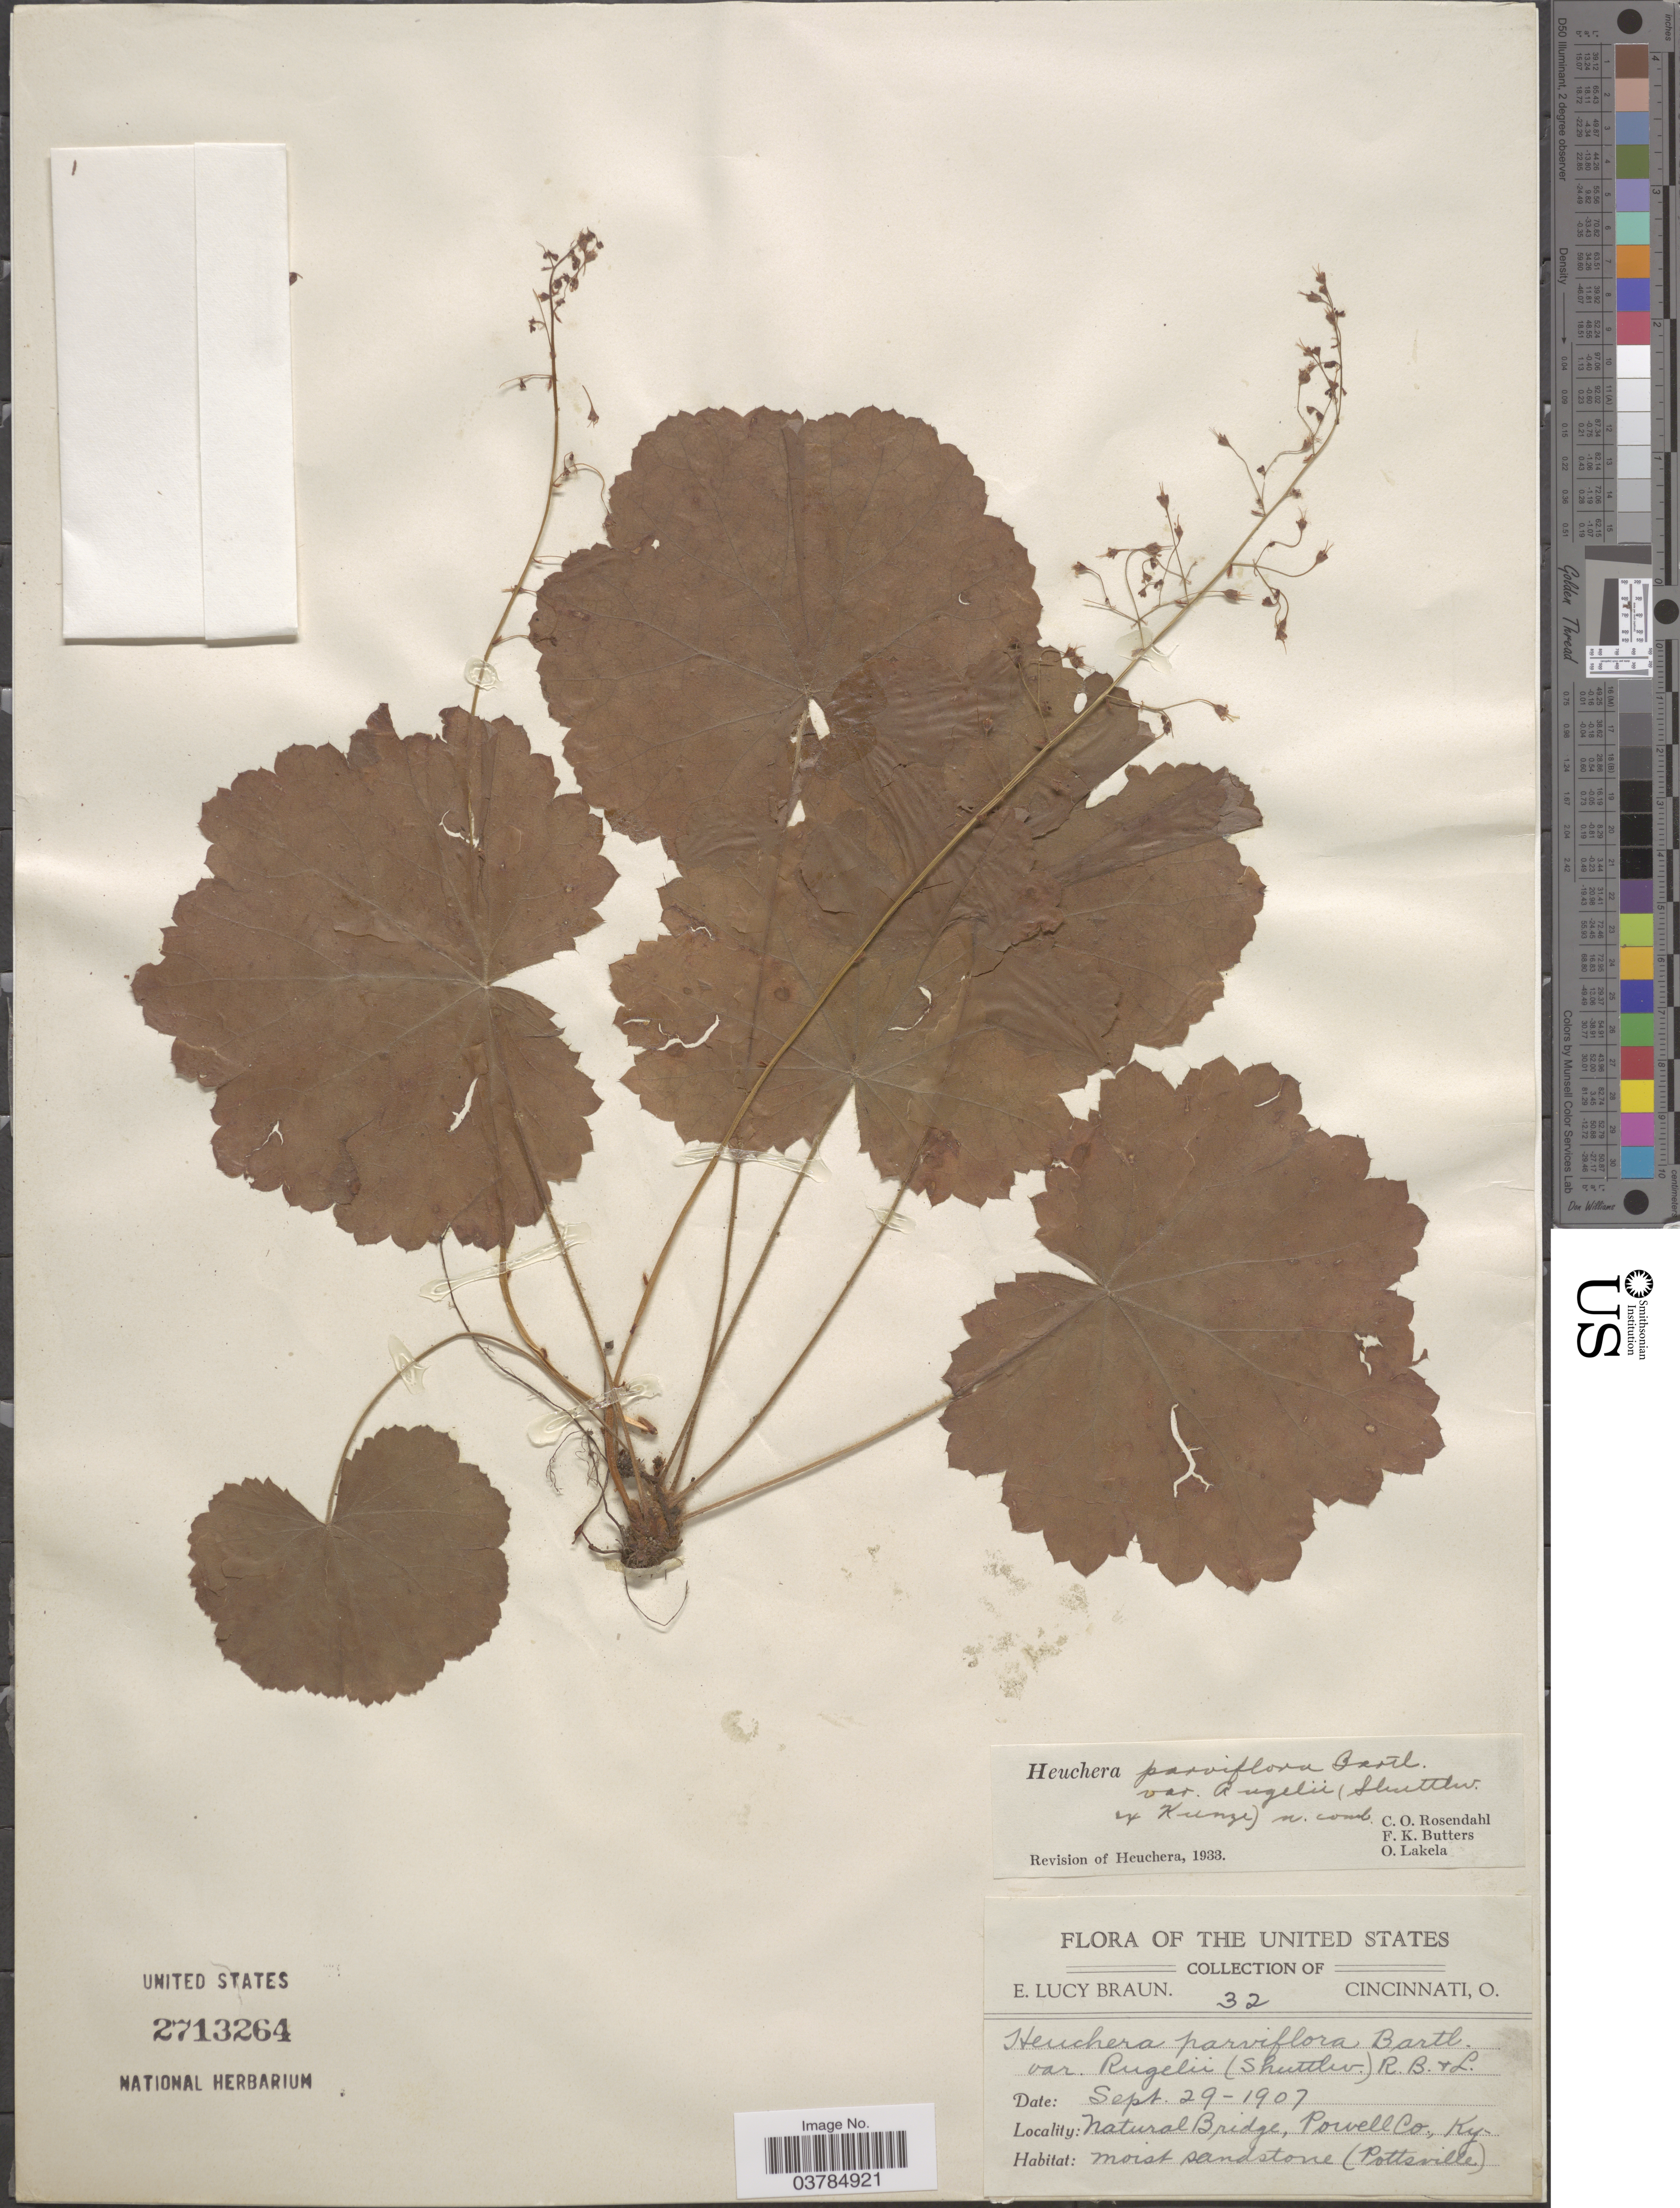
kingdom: Plantae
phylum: Tracheophyta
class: Magnoliopsida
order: Saxifragales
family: Saxifragaceae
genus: Heuchera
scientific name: Heuchera parviflora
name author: Bartl.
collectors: E. L. Braun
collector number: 32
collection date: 1907-09-29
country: United States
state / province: Kentucky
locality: Natural Bridge, Powell Co. (Pottsville)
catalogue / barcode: US 2713264